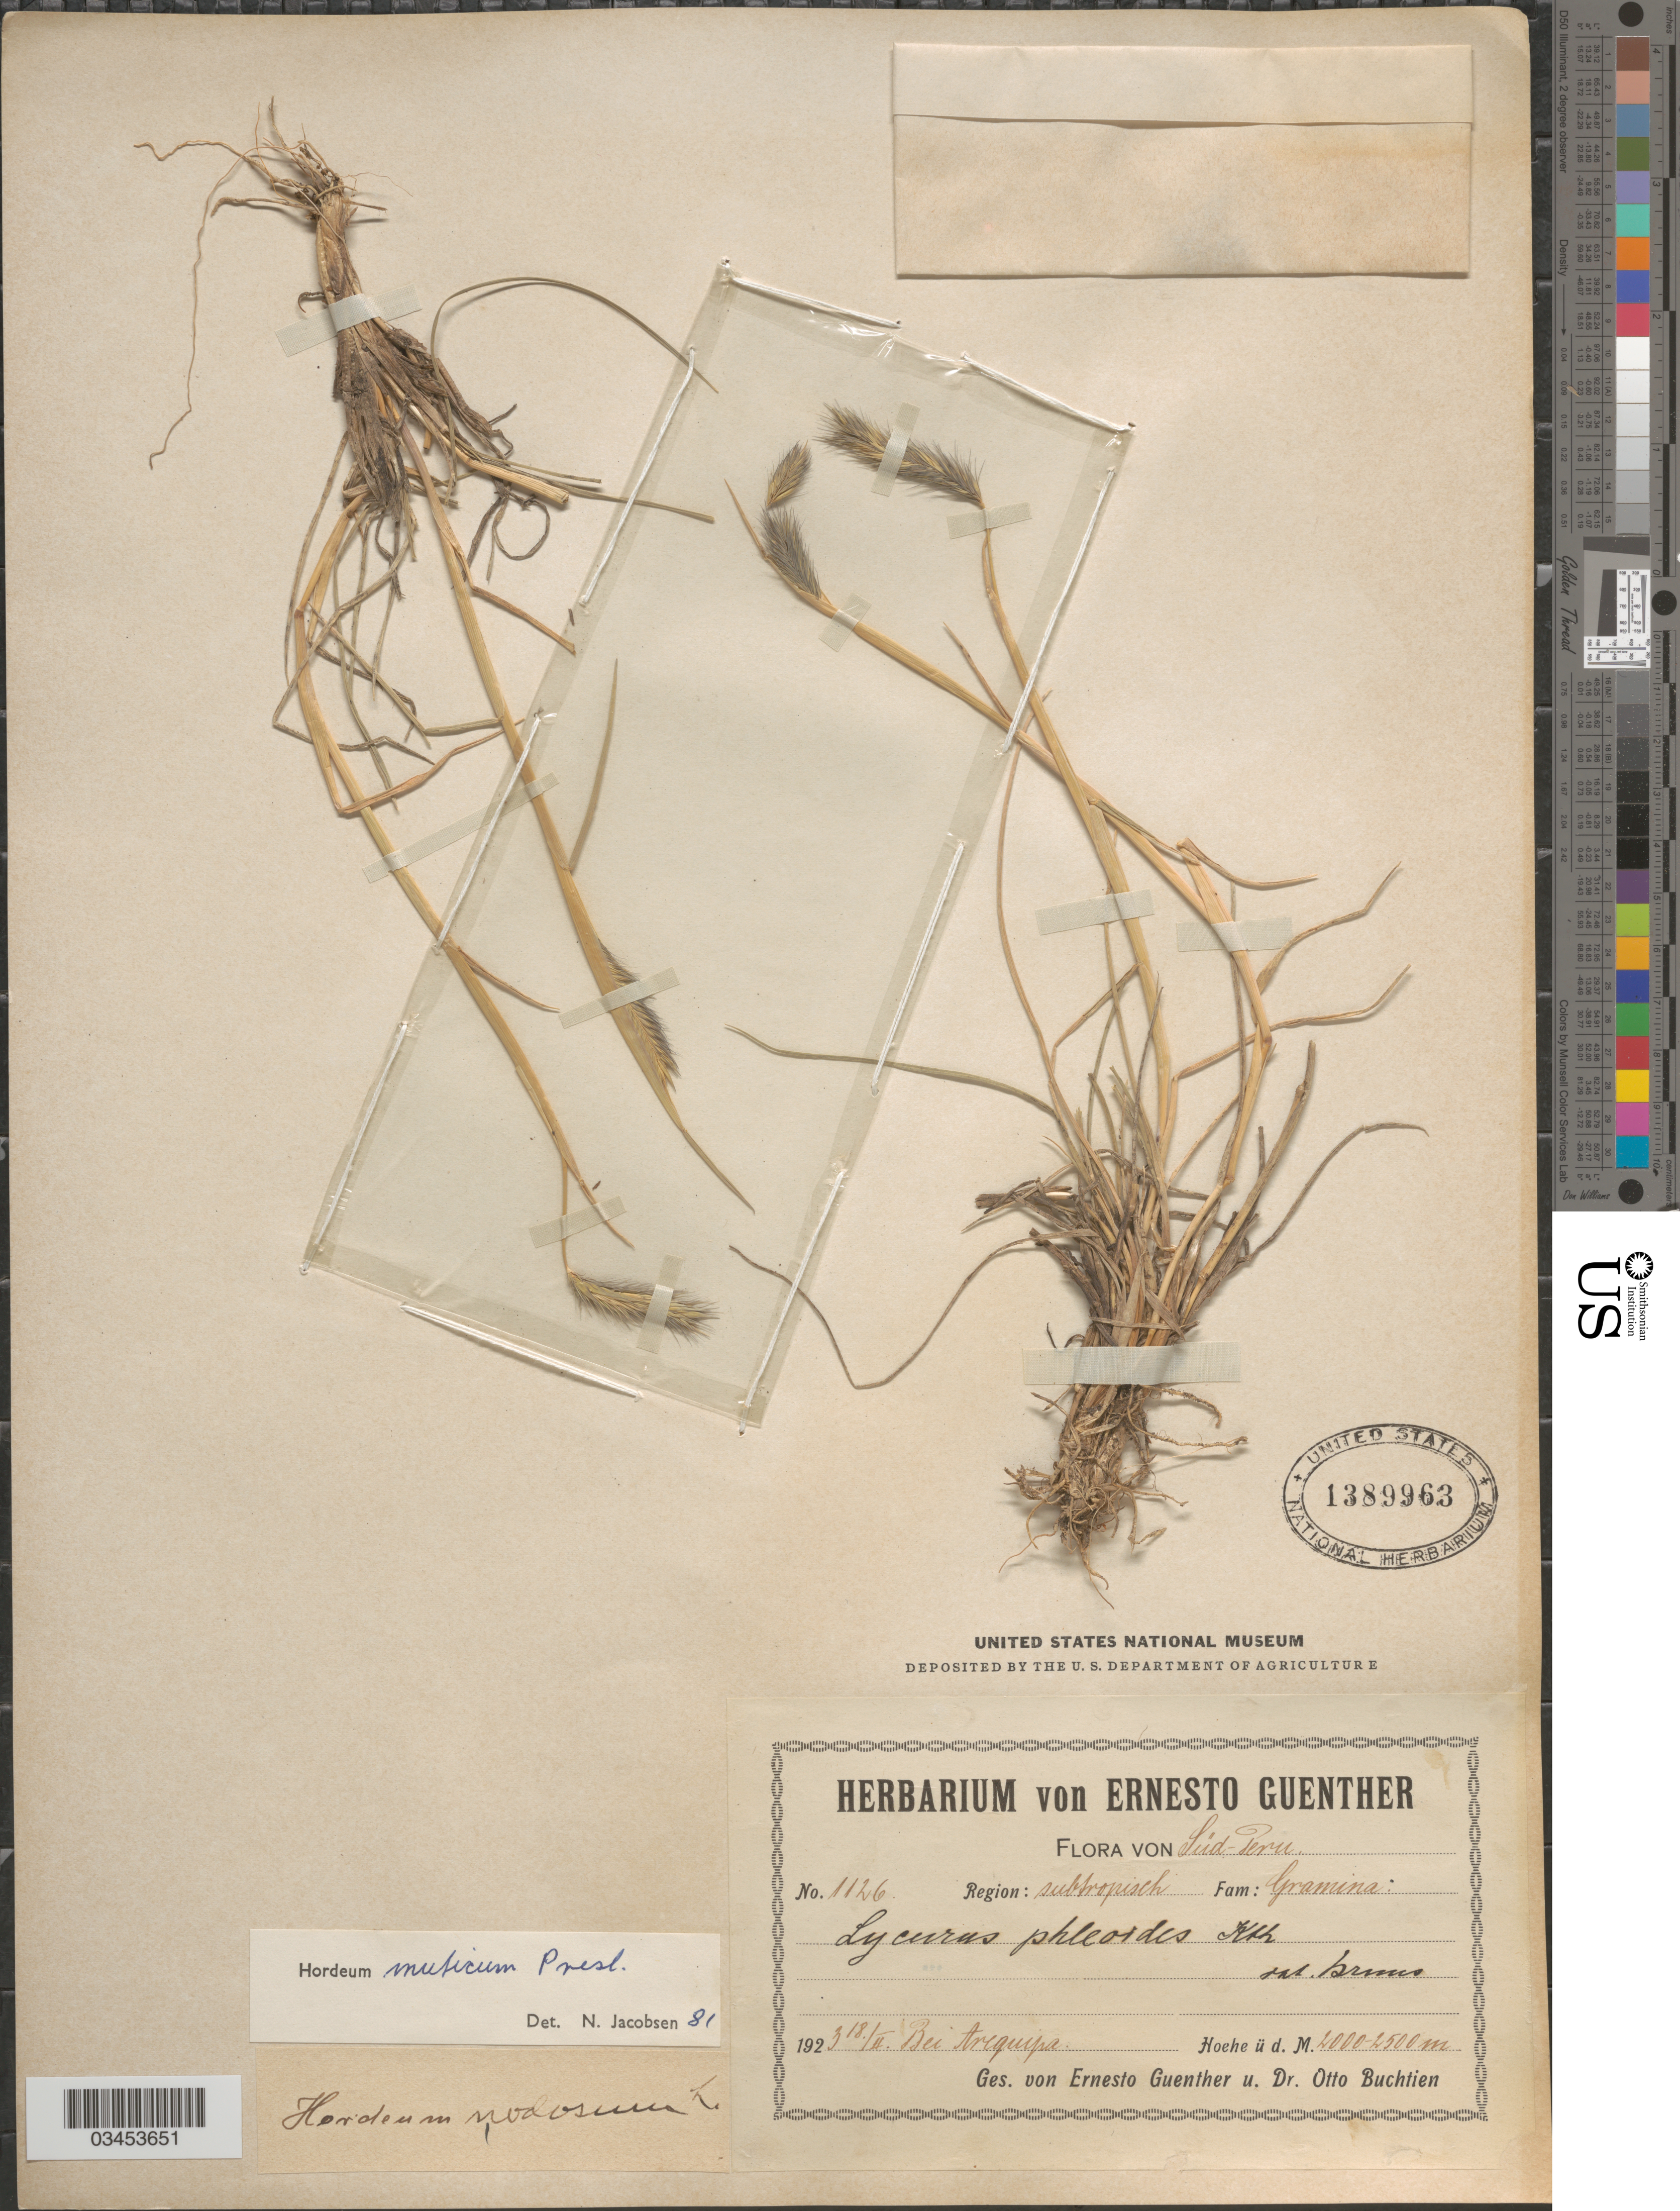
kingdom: Plantae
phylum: Tracheophyta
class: Liliopsida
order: Poales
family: Poaceae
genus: Hordeum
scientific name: Hordeum muticum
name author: J. Presl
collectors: E. Guenther & O. Buchtien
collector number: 1126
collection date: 1923-02-18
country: Peru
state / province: Arequipa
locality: Süd-Peru. Region: subtropisch. Bei Arequipa.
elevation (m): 2000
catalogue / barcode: US 1389963